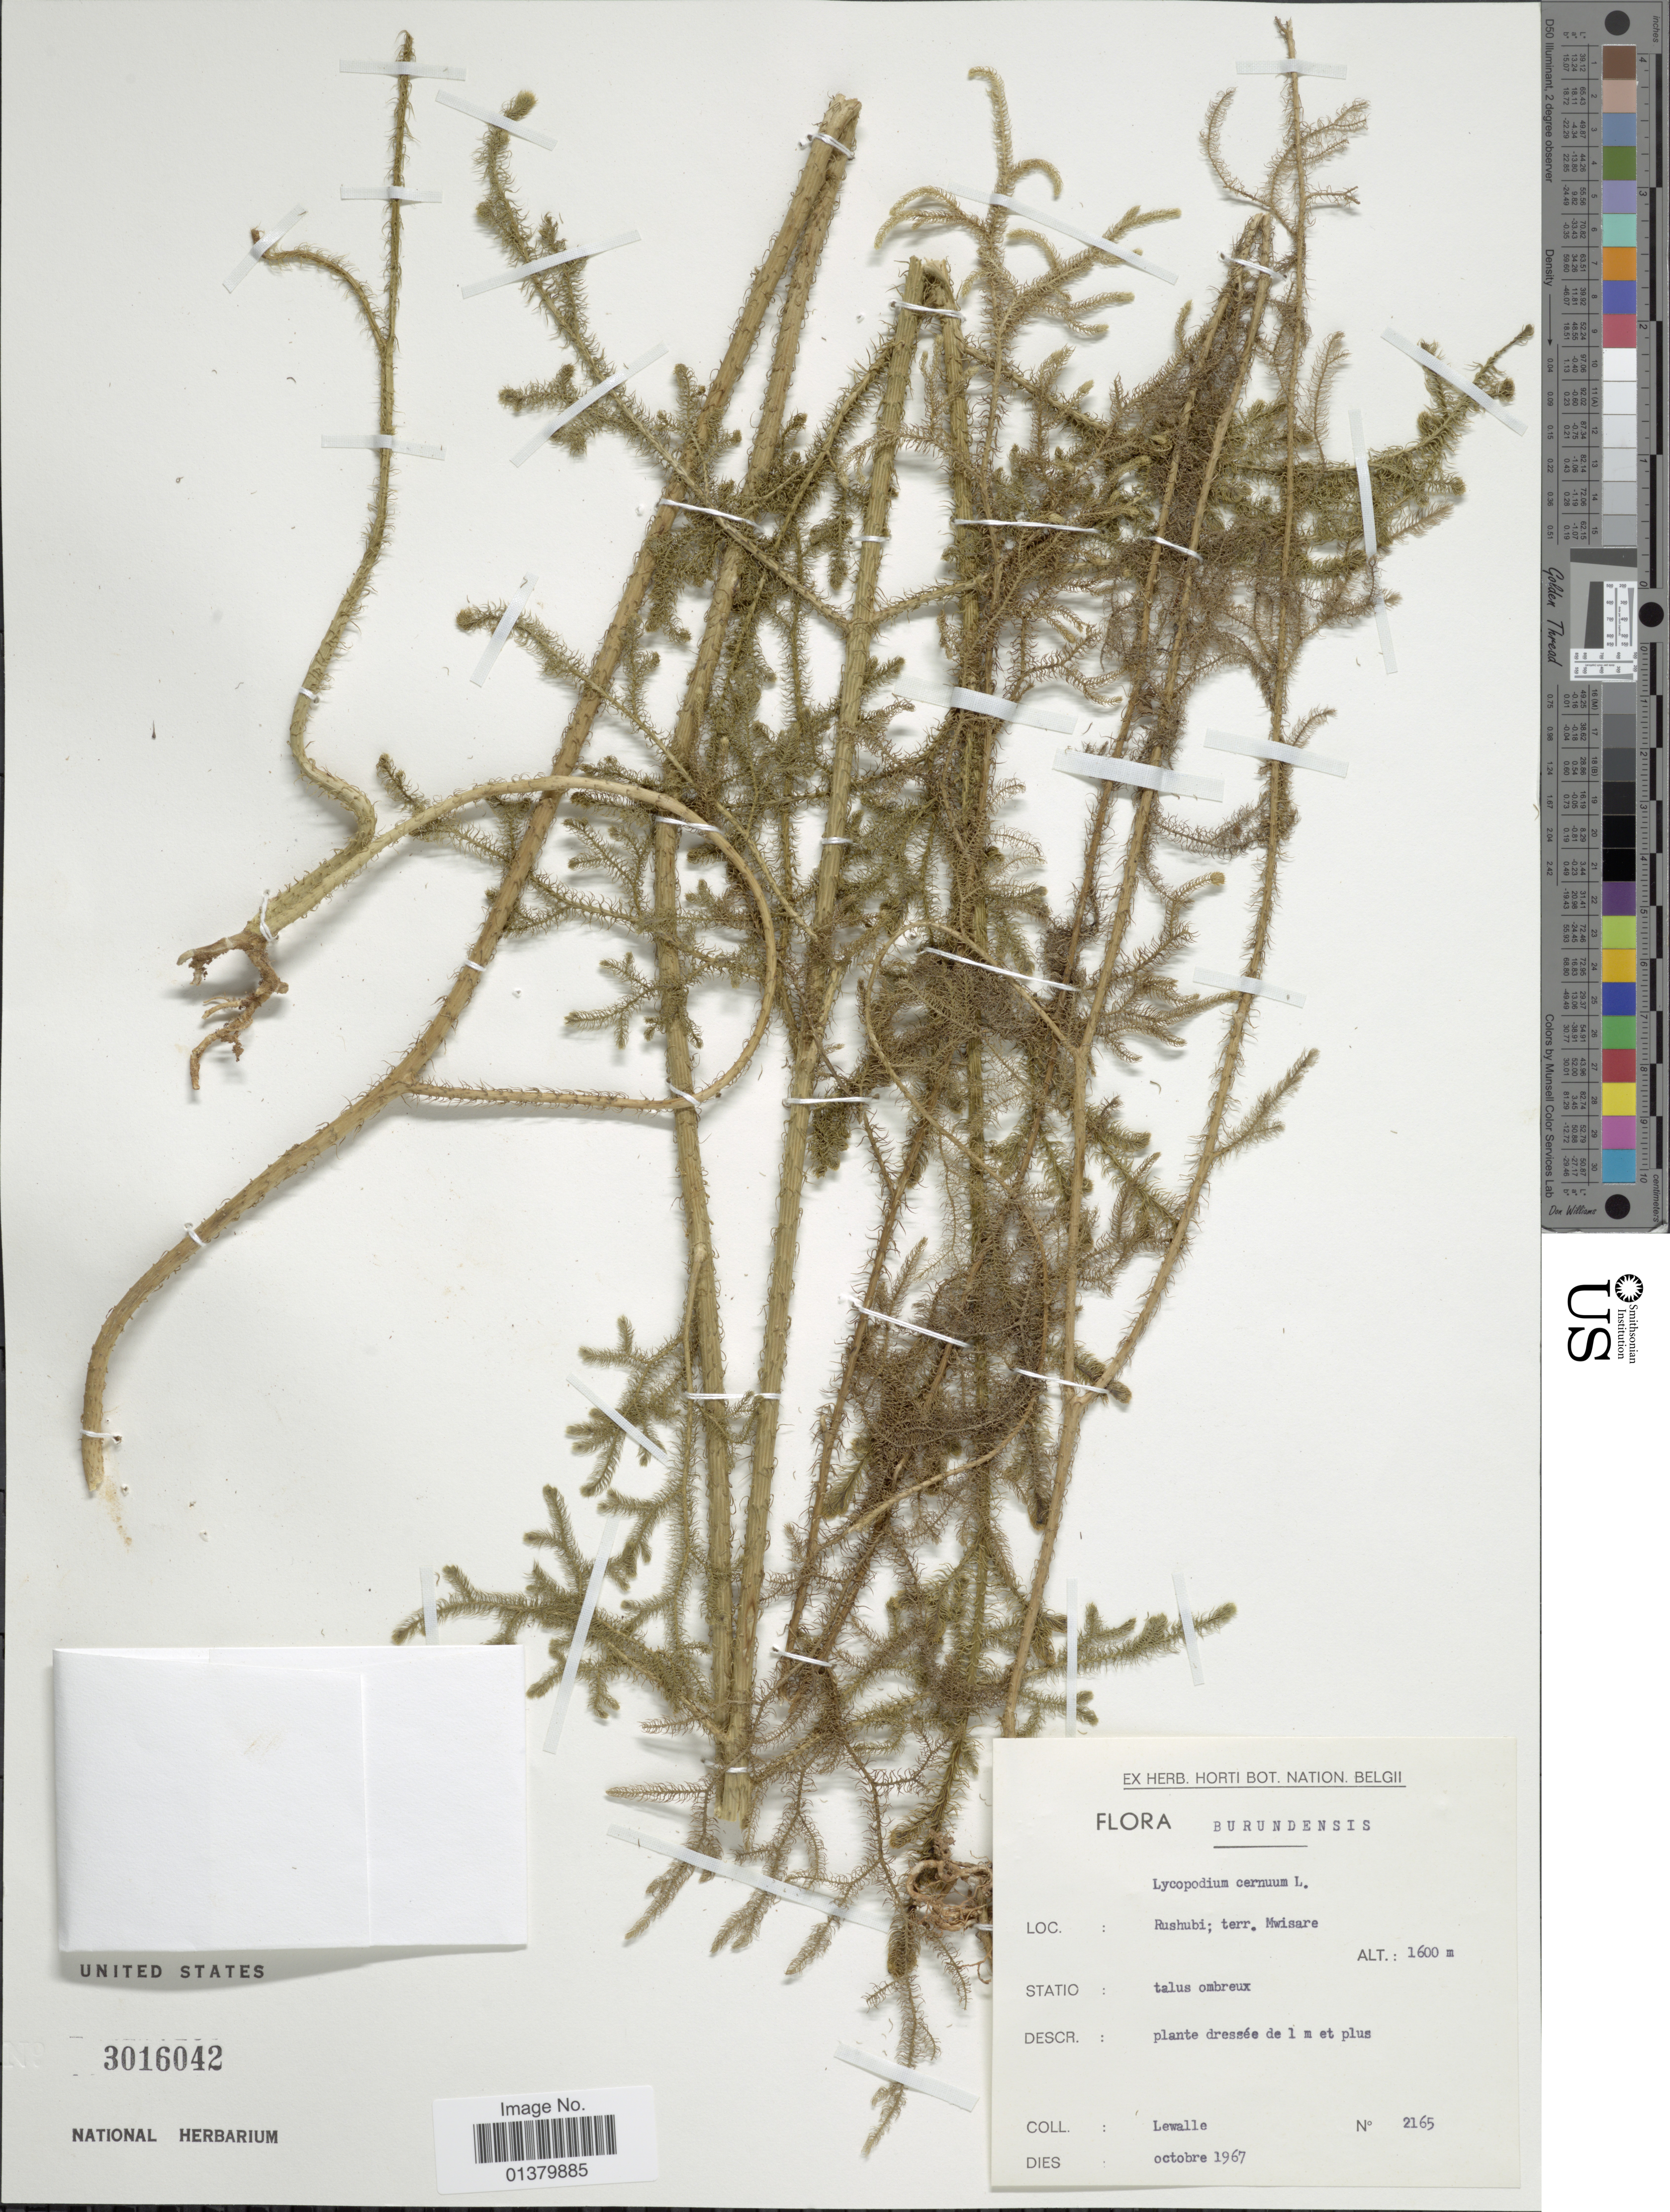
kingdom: Plantae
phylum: Tracheophyta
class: Lycopodiopsida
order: Lycopodiales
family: Lycopodiaceae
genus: Palhinhaea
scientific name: Palhinhaea cernua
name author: (L.) Vasc. & Franco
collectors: Lewalle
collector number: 2165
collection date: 1967-10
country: Burundi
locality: Rushubi; terr. Mwisare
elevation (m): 1600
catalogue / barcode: US 3016042